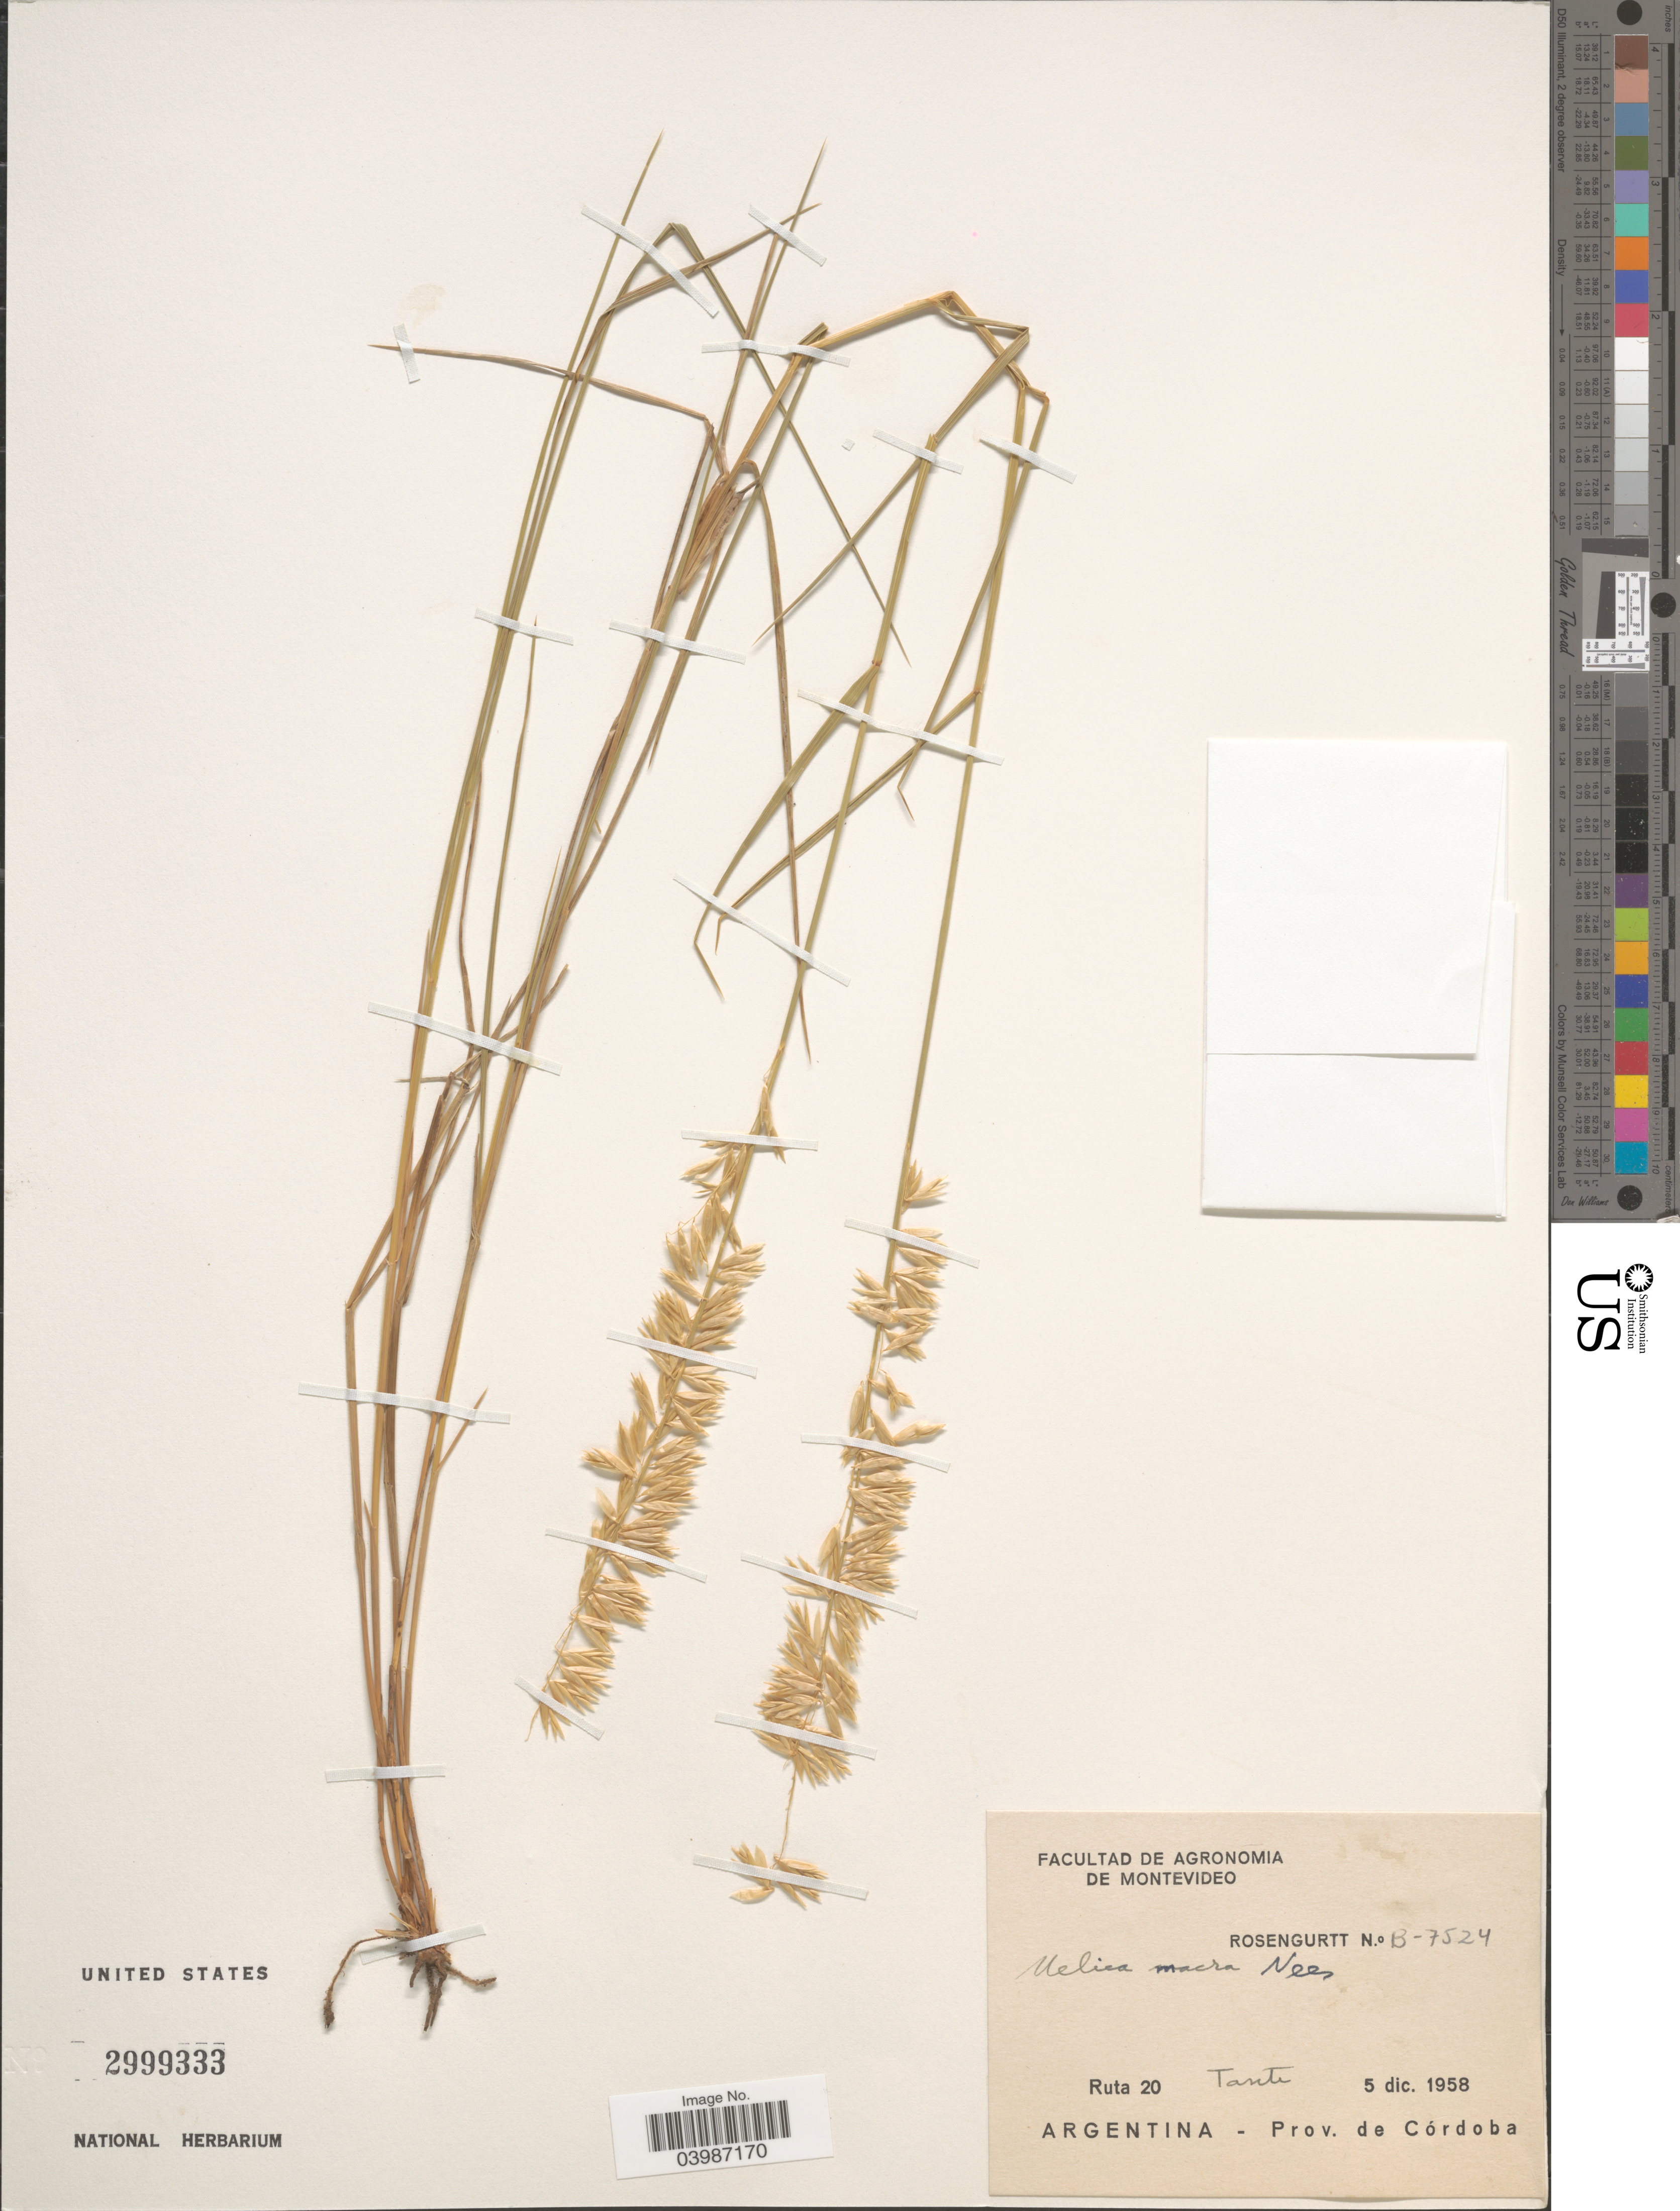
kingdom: Plantae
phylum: Tracheophyta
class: Liliopsida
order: Poales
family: Poaceae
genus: Melica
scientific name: Melica macra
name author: Nees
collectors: Rosengurtt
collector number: B-7524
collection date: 1958-12-05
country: Argentina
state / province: Cordoba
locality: Ruta 20. Tante..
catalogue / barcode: US 2999333